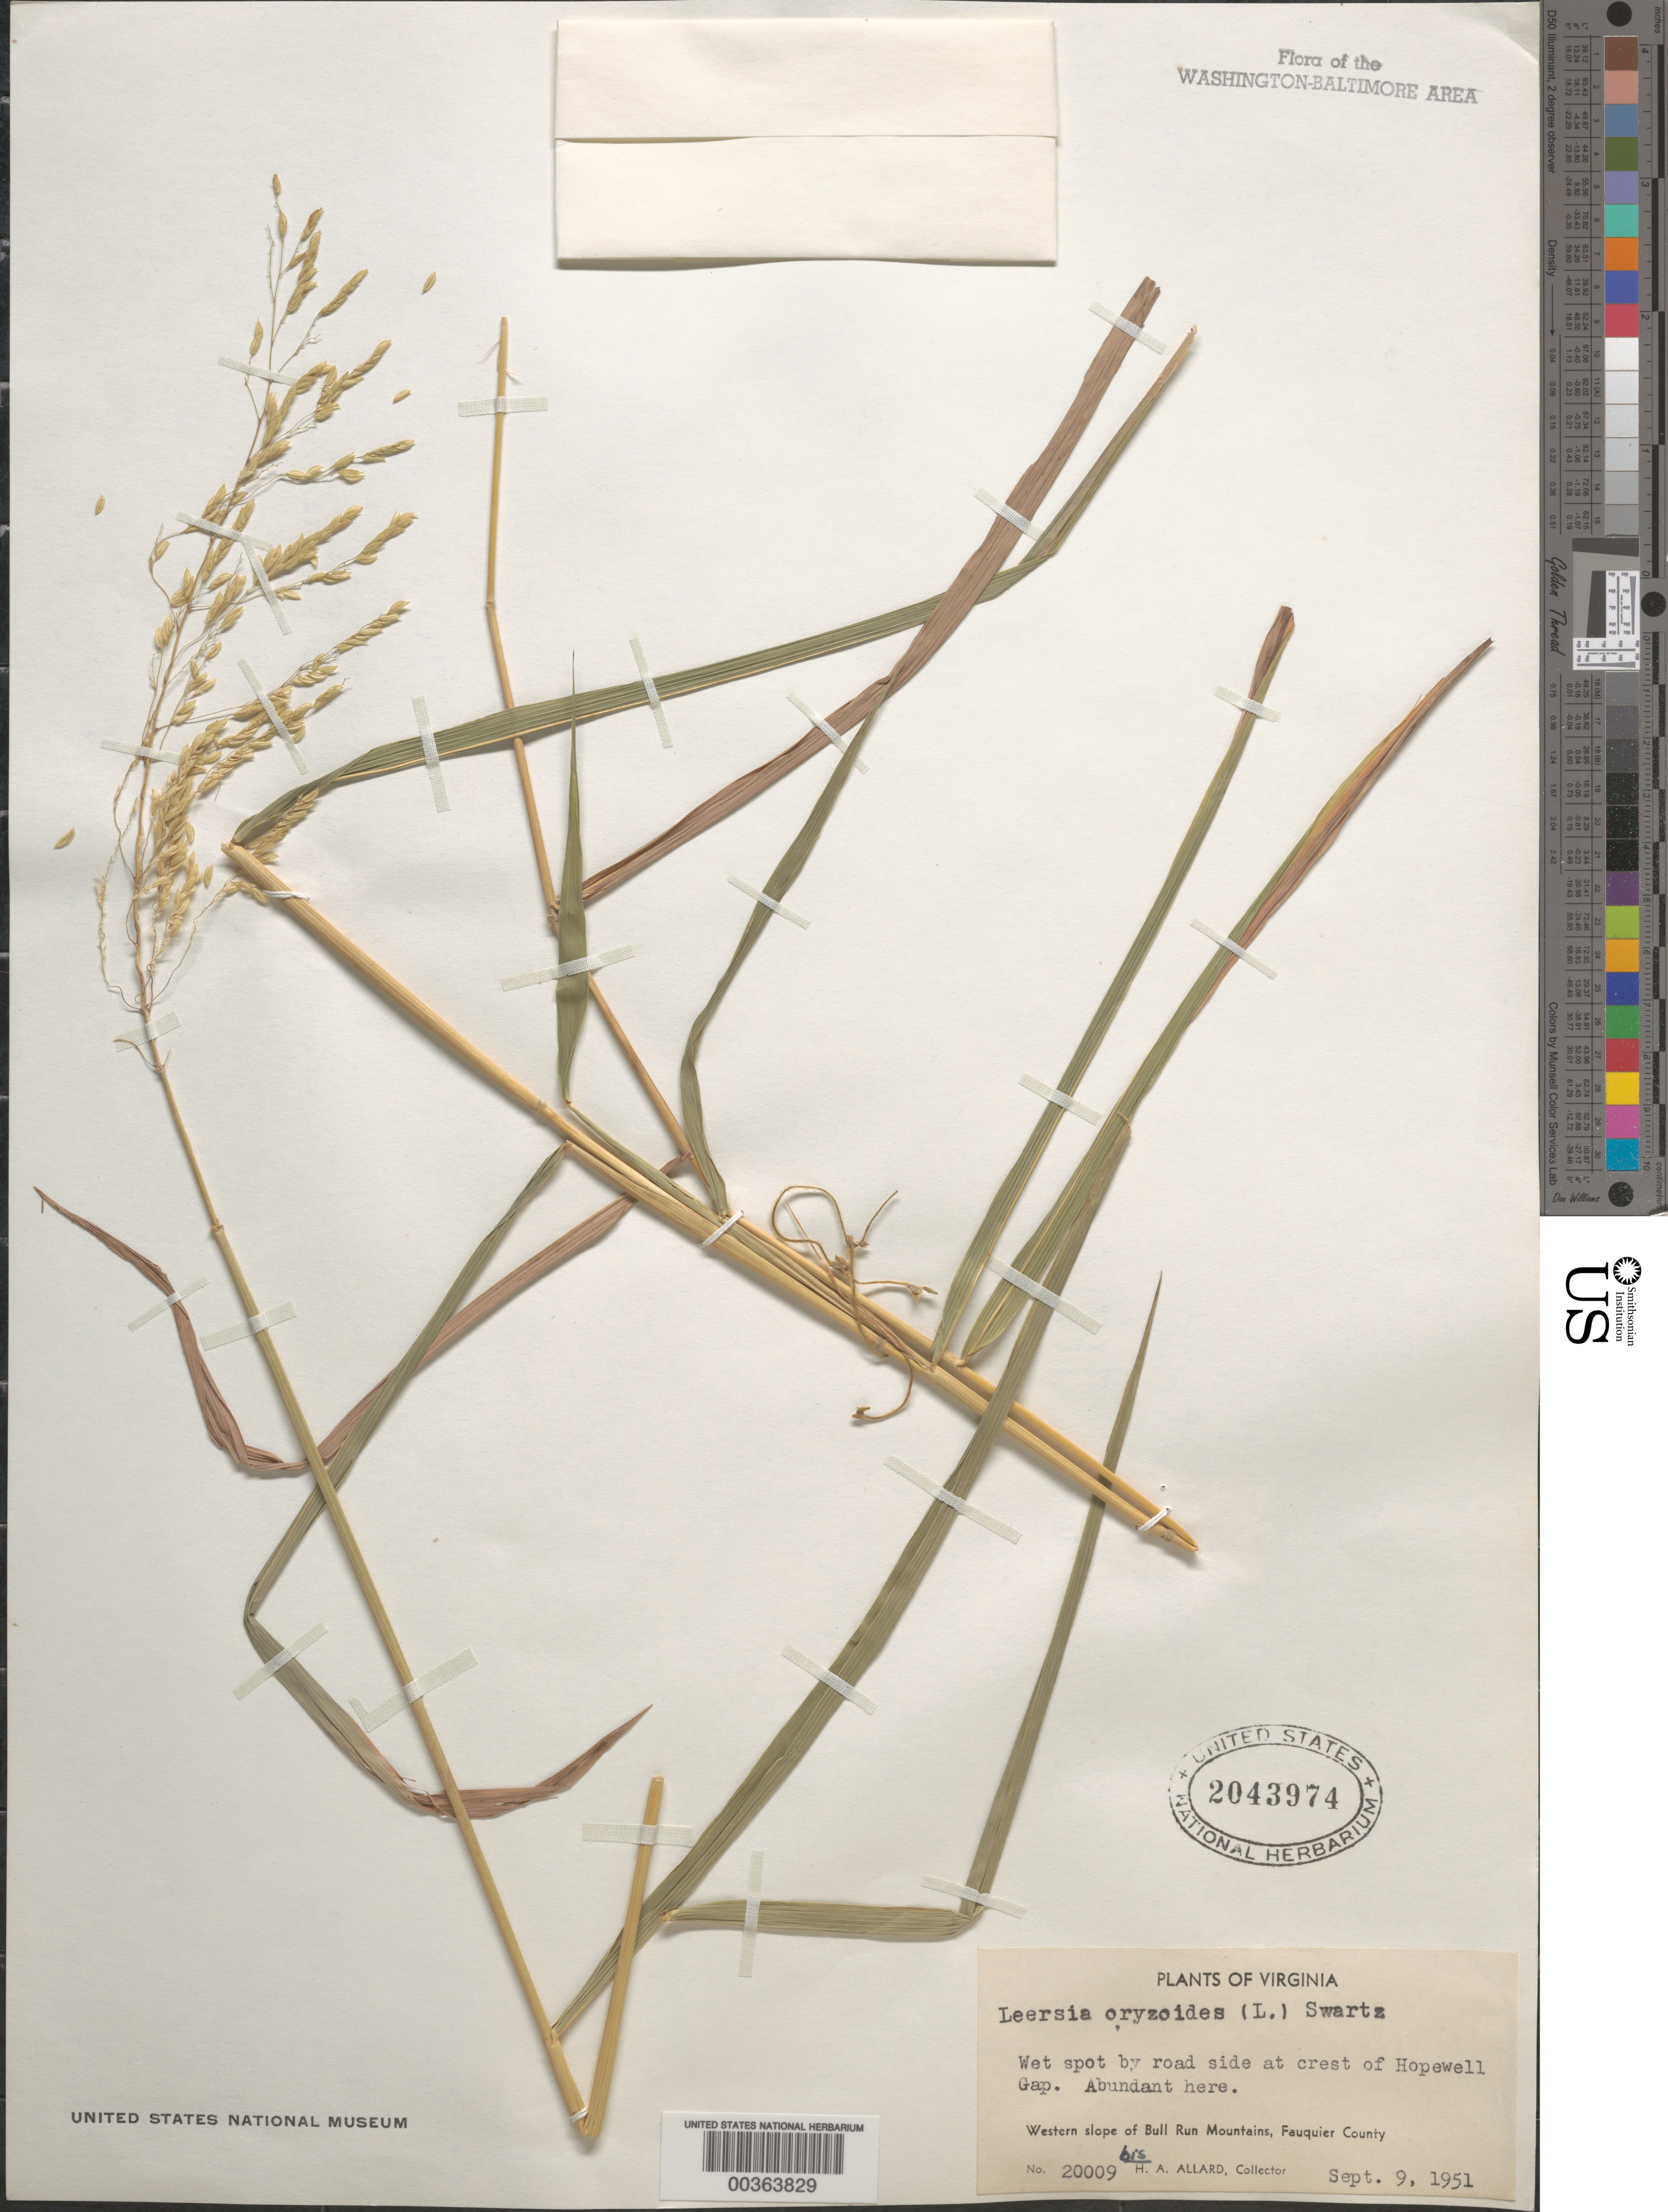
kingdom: Plantae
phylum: Tracheophyta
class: Liliopsida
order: Poales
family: Poaceae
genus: Leersia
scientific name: Leersia oryzoides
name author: (L.) Sw.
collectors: H. A. Allard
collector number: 20009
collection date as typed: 09 Sep 1951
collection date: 1951-09-09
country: United States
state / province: Virginia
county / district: Fauquier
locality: Hopewell Gap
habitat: Wet spot by roadside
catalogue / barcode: US 2043974